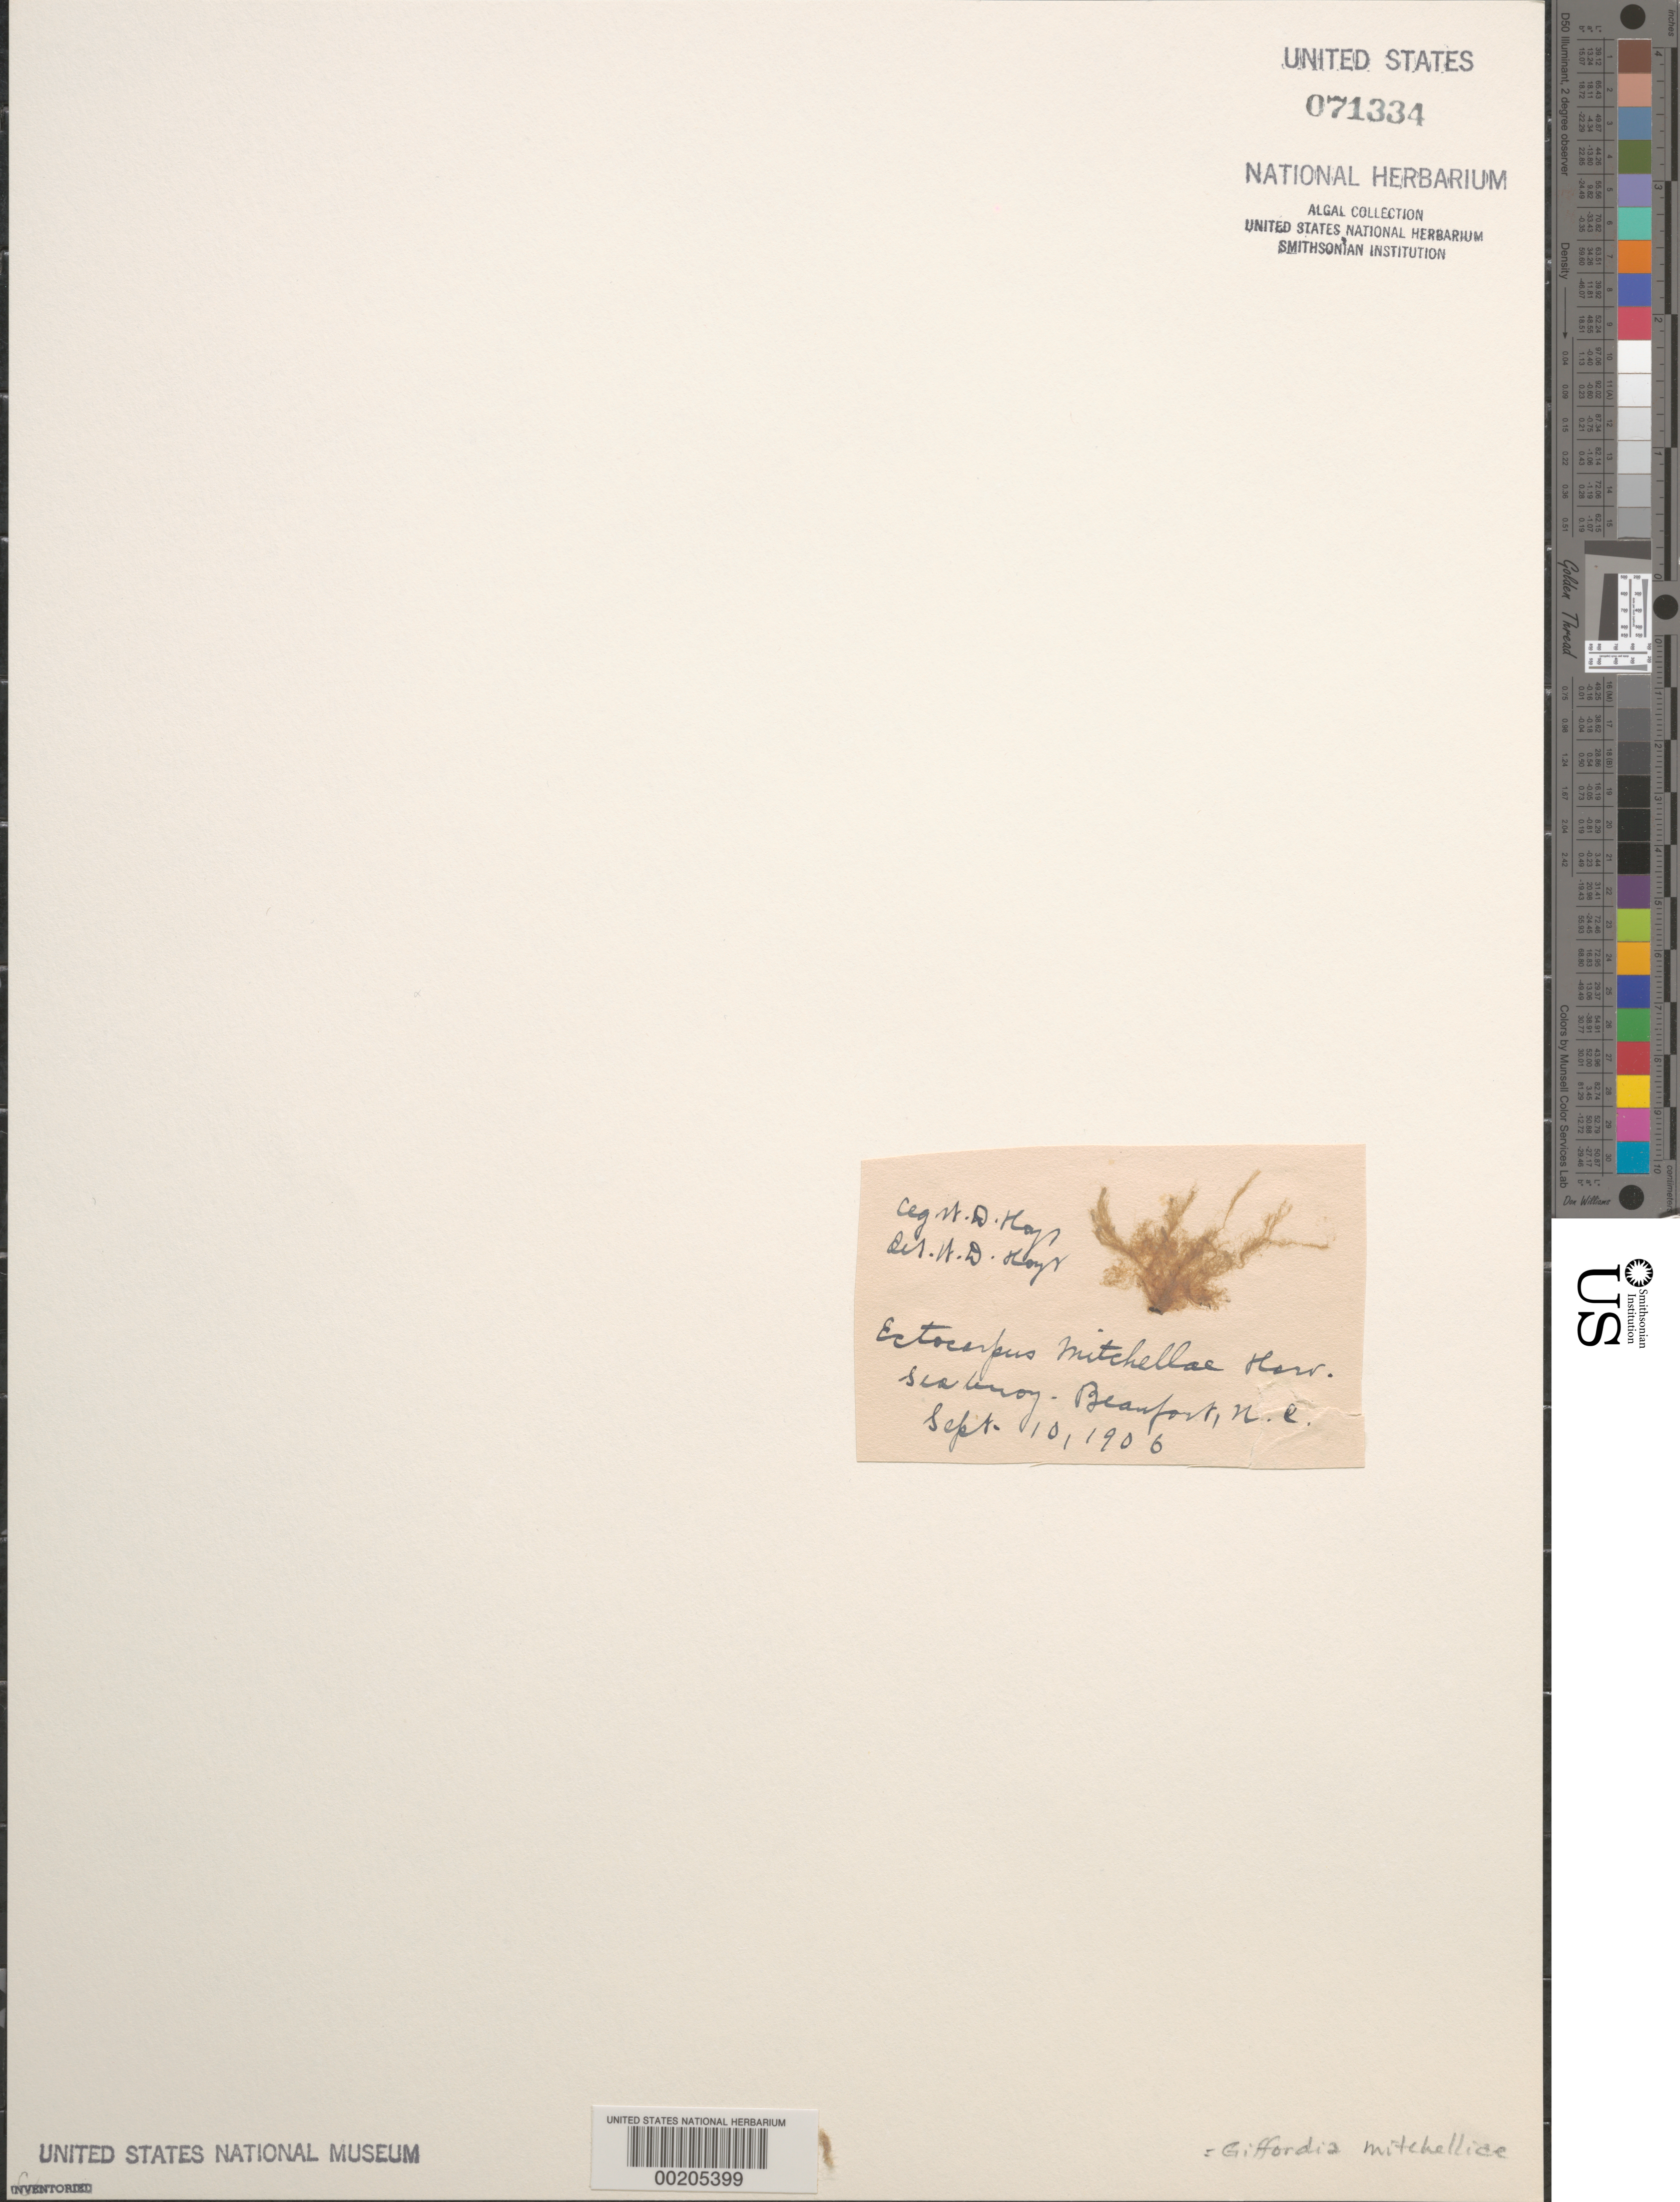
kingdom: Chromista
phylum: Ochrophyta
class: Phaeophyceae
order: Ectocarpales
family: Acinetosporaceae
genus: Feldmannia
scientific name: Feldmannia mitchelliae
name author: (Harv.) H.-S. Kim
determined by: Algae name updating Project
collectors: W. D. Hoyt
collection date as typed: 10 Sep 1906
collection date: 1906-09-10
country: United States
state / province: North Carolina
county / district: Carteret County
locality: Beaufort, coral reef 20 miles offshore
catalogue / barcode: US 71334